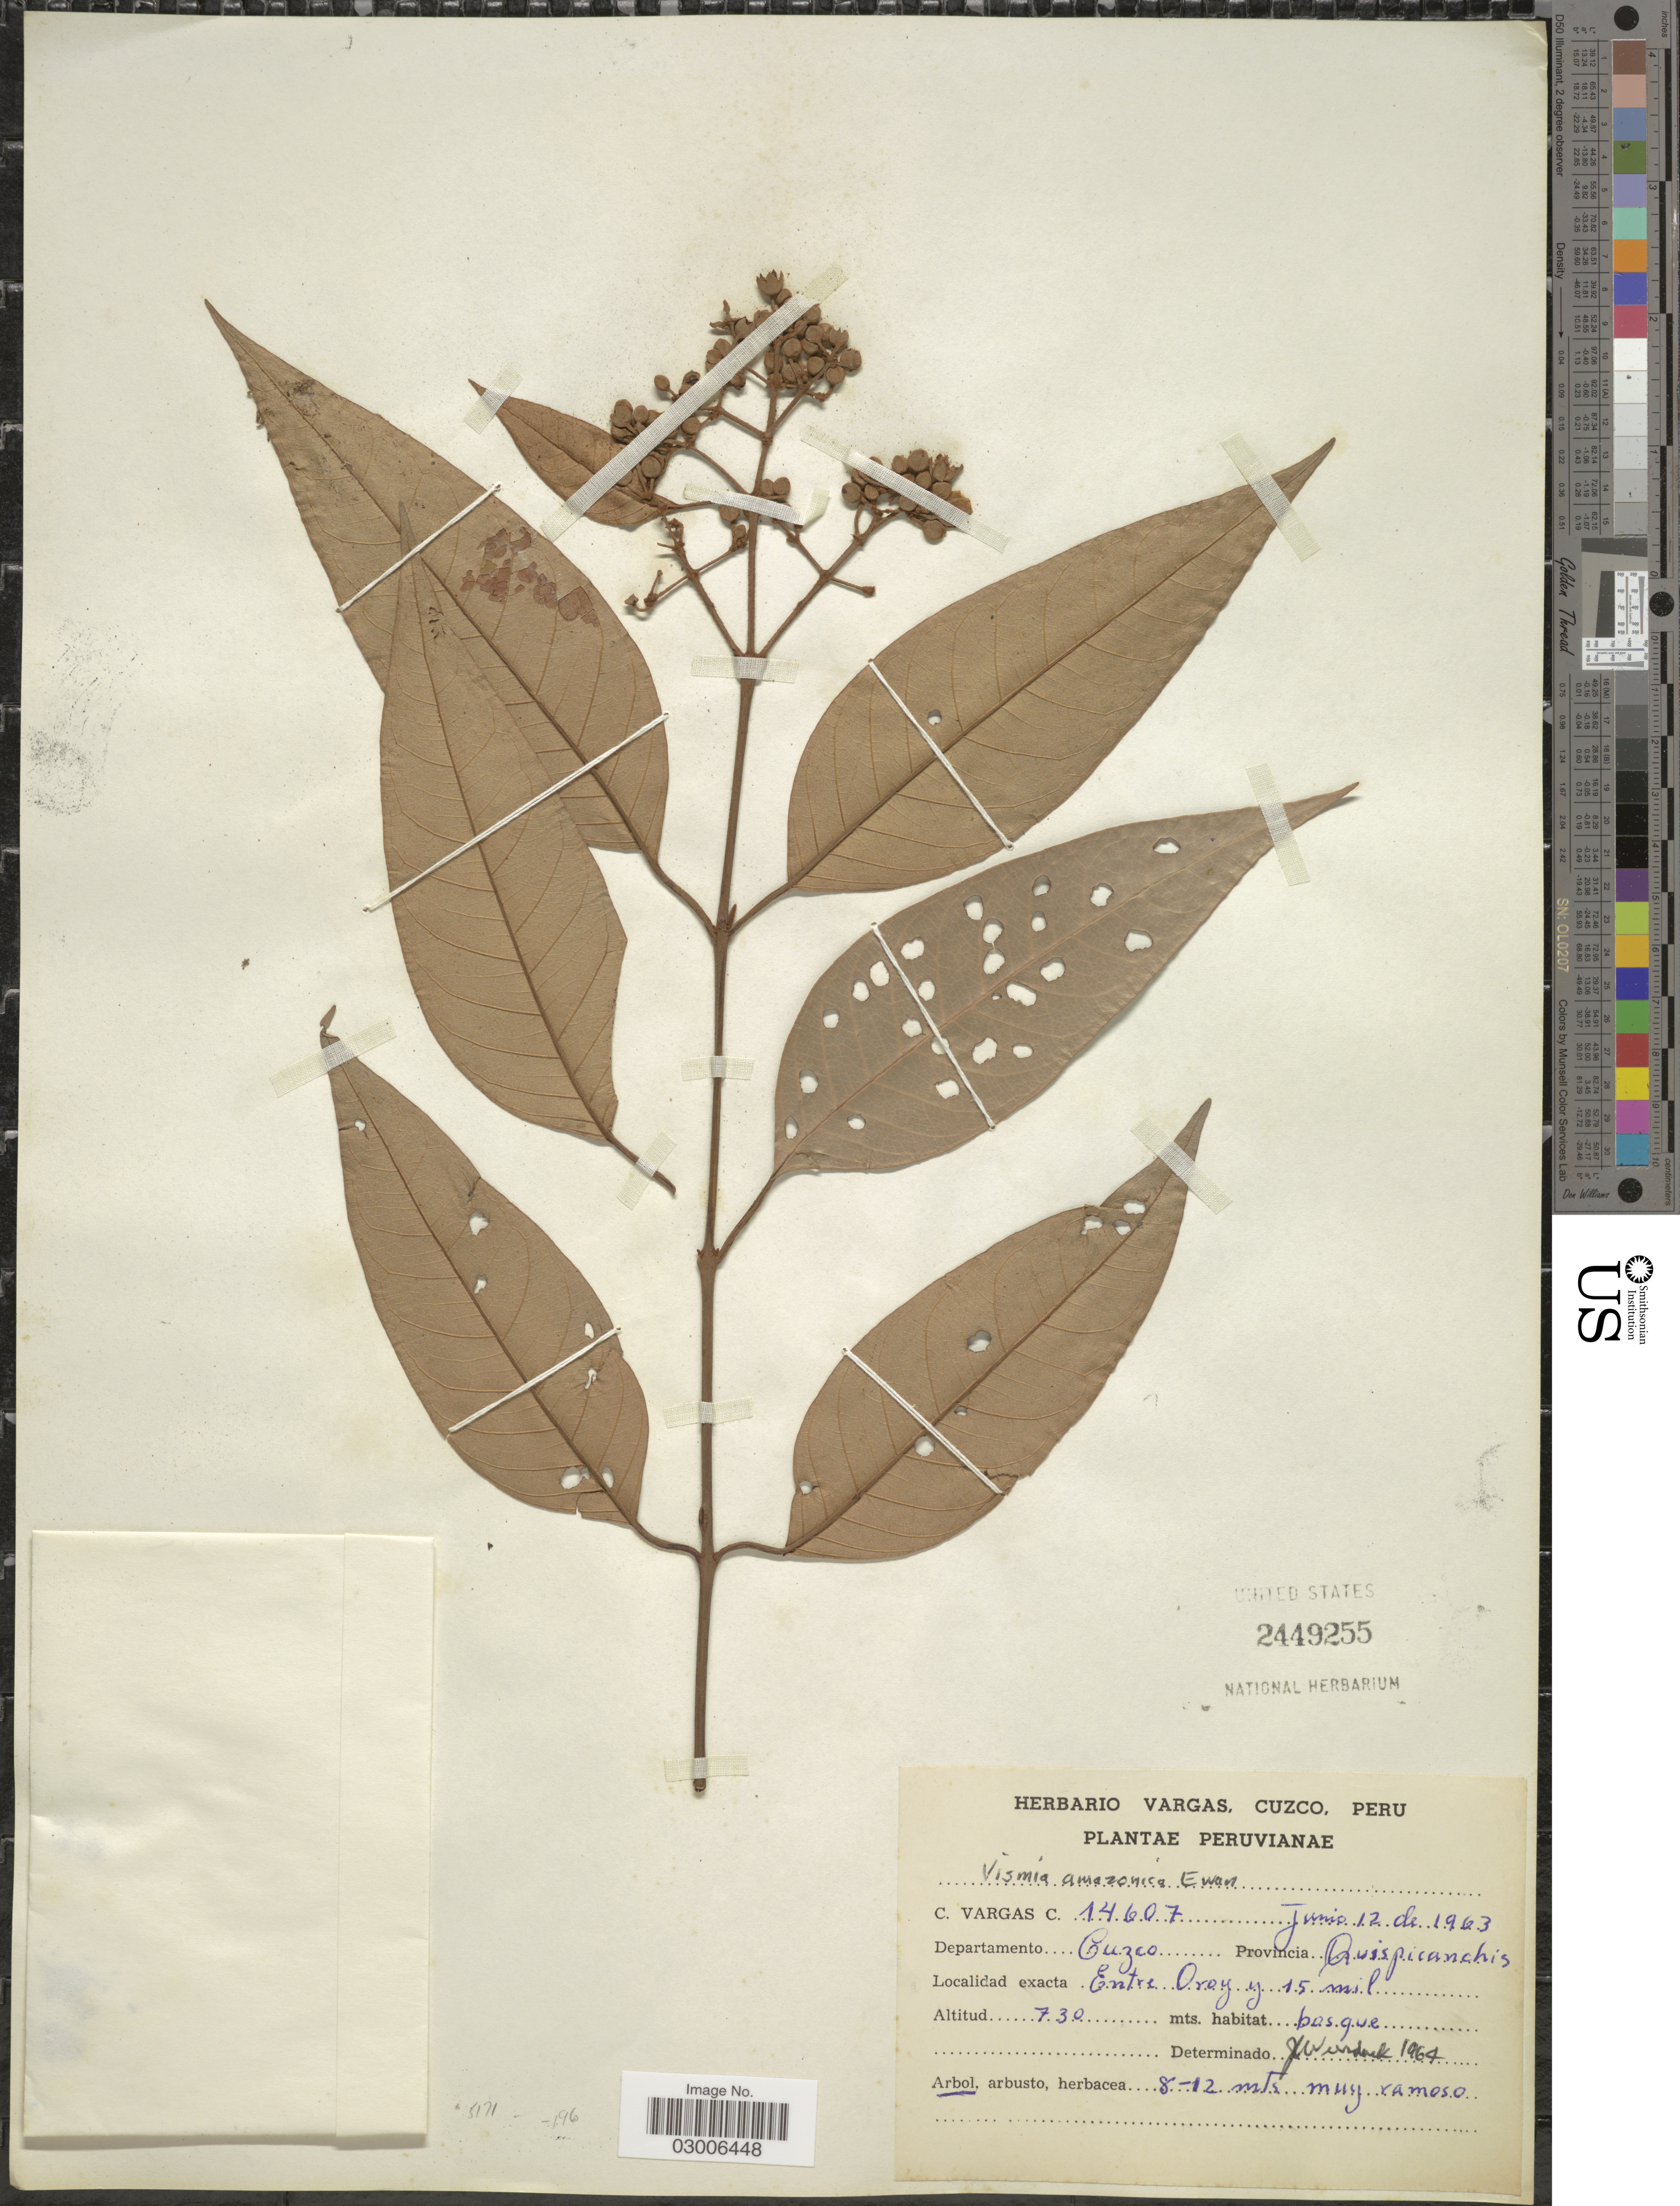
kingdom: Plantae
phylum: Tracheophyta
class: Magnoliopsida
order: Malpighiales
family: Hypericaceae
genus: Vismia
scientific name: Vismia amazonica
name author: Ewan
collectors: C. Vargas Calderón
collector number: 14607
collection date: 1963-06-12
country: Peru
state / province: Cusco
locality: Departamento Cuzco, Provincia Quispicanchis, Entre Oroy y 15 mil.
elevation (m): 730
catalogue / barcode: US 2449255